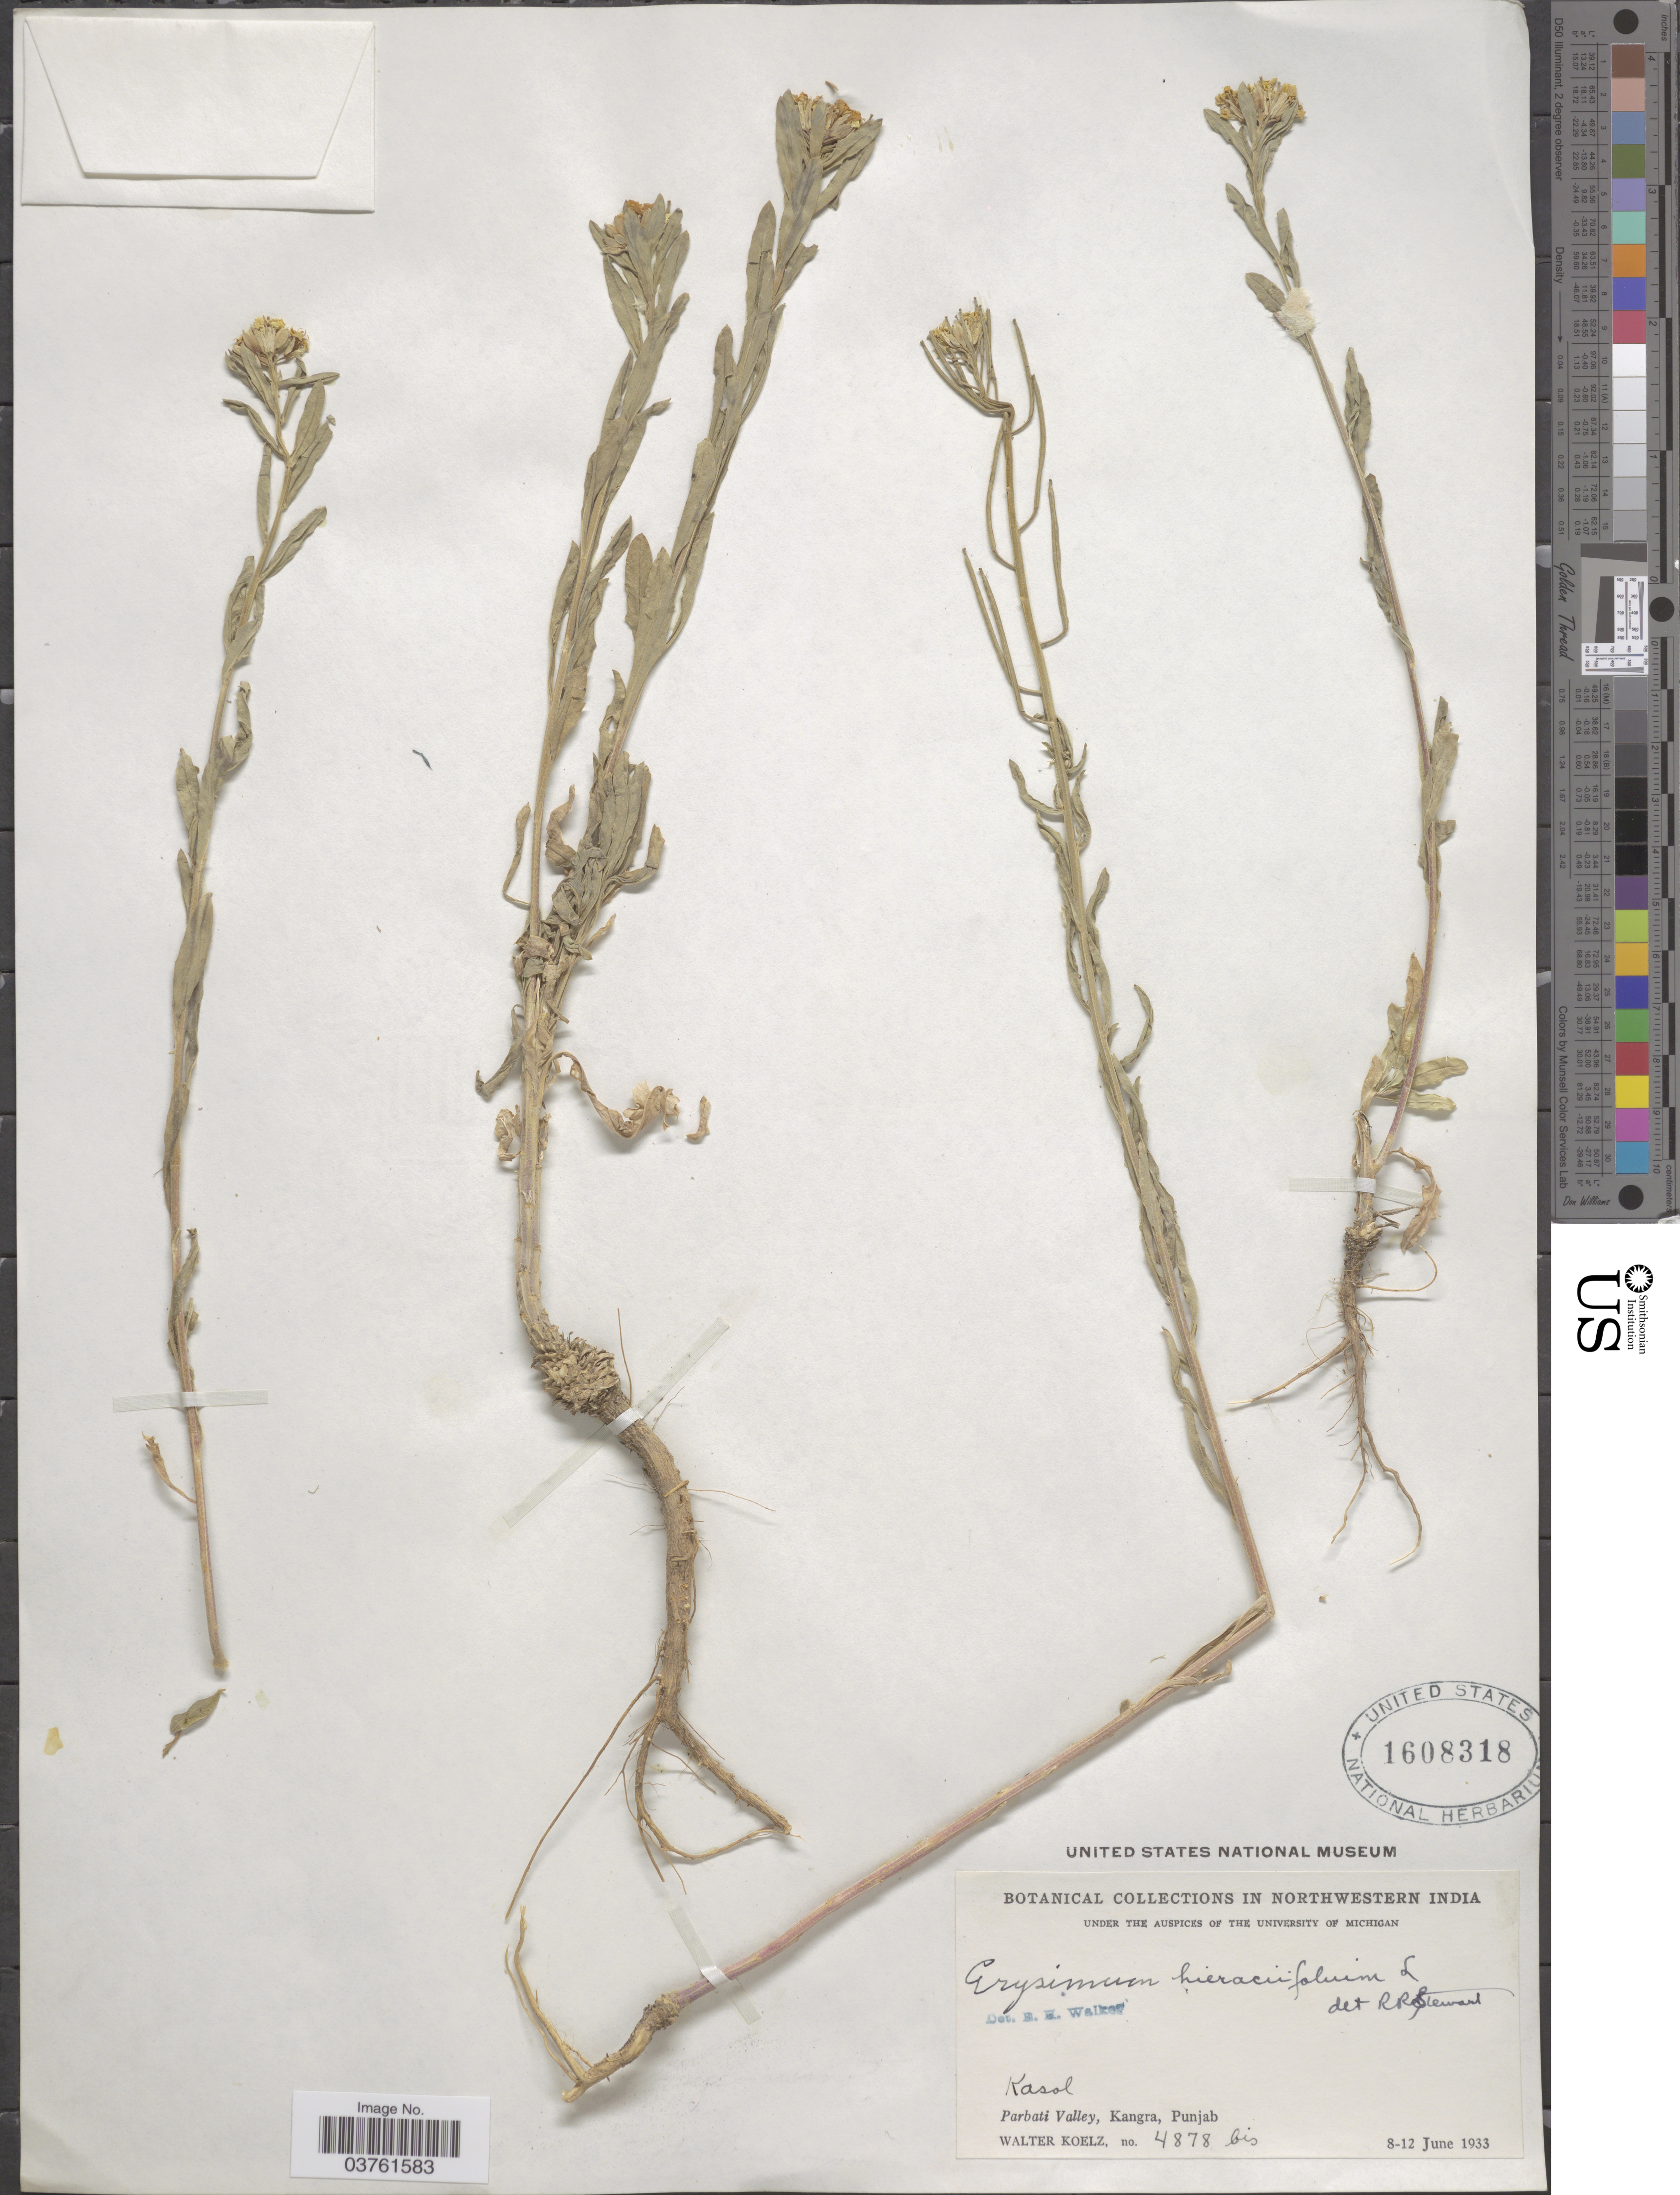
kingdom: Plantae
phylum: Tracheophyta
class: Magnoliopsida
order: Brassicales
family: Brassicaceae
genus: Erysimum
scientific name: Erysimum hieraciifolium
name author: L.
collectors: W. N. Koelz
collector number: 4878bis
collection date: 1933-06-08/1933-06-12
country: India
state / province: Punjab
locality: Northwestern India. Kasol. Parbati Valley, Kangra.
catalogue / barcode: US 1608318